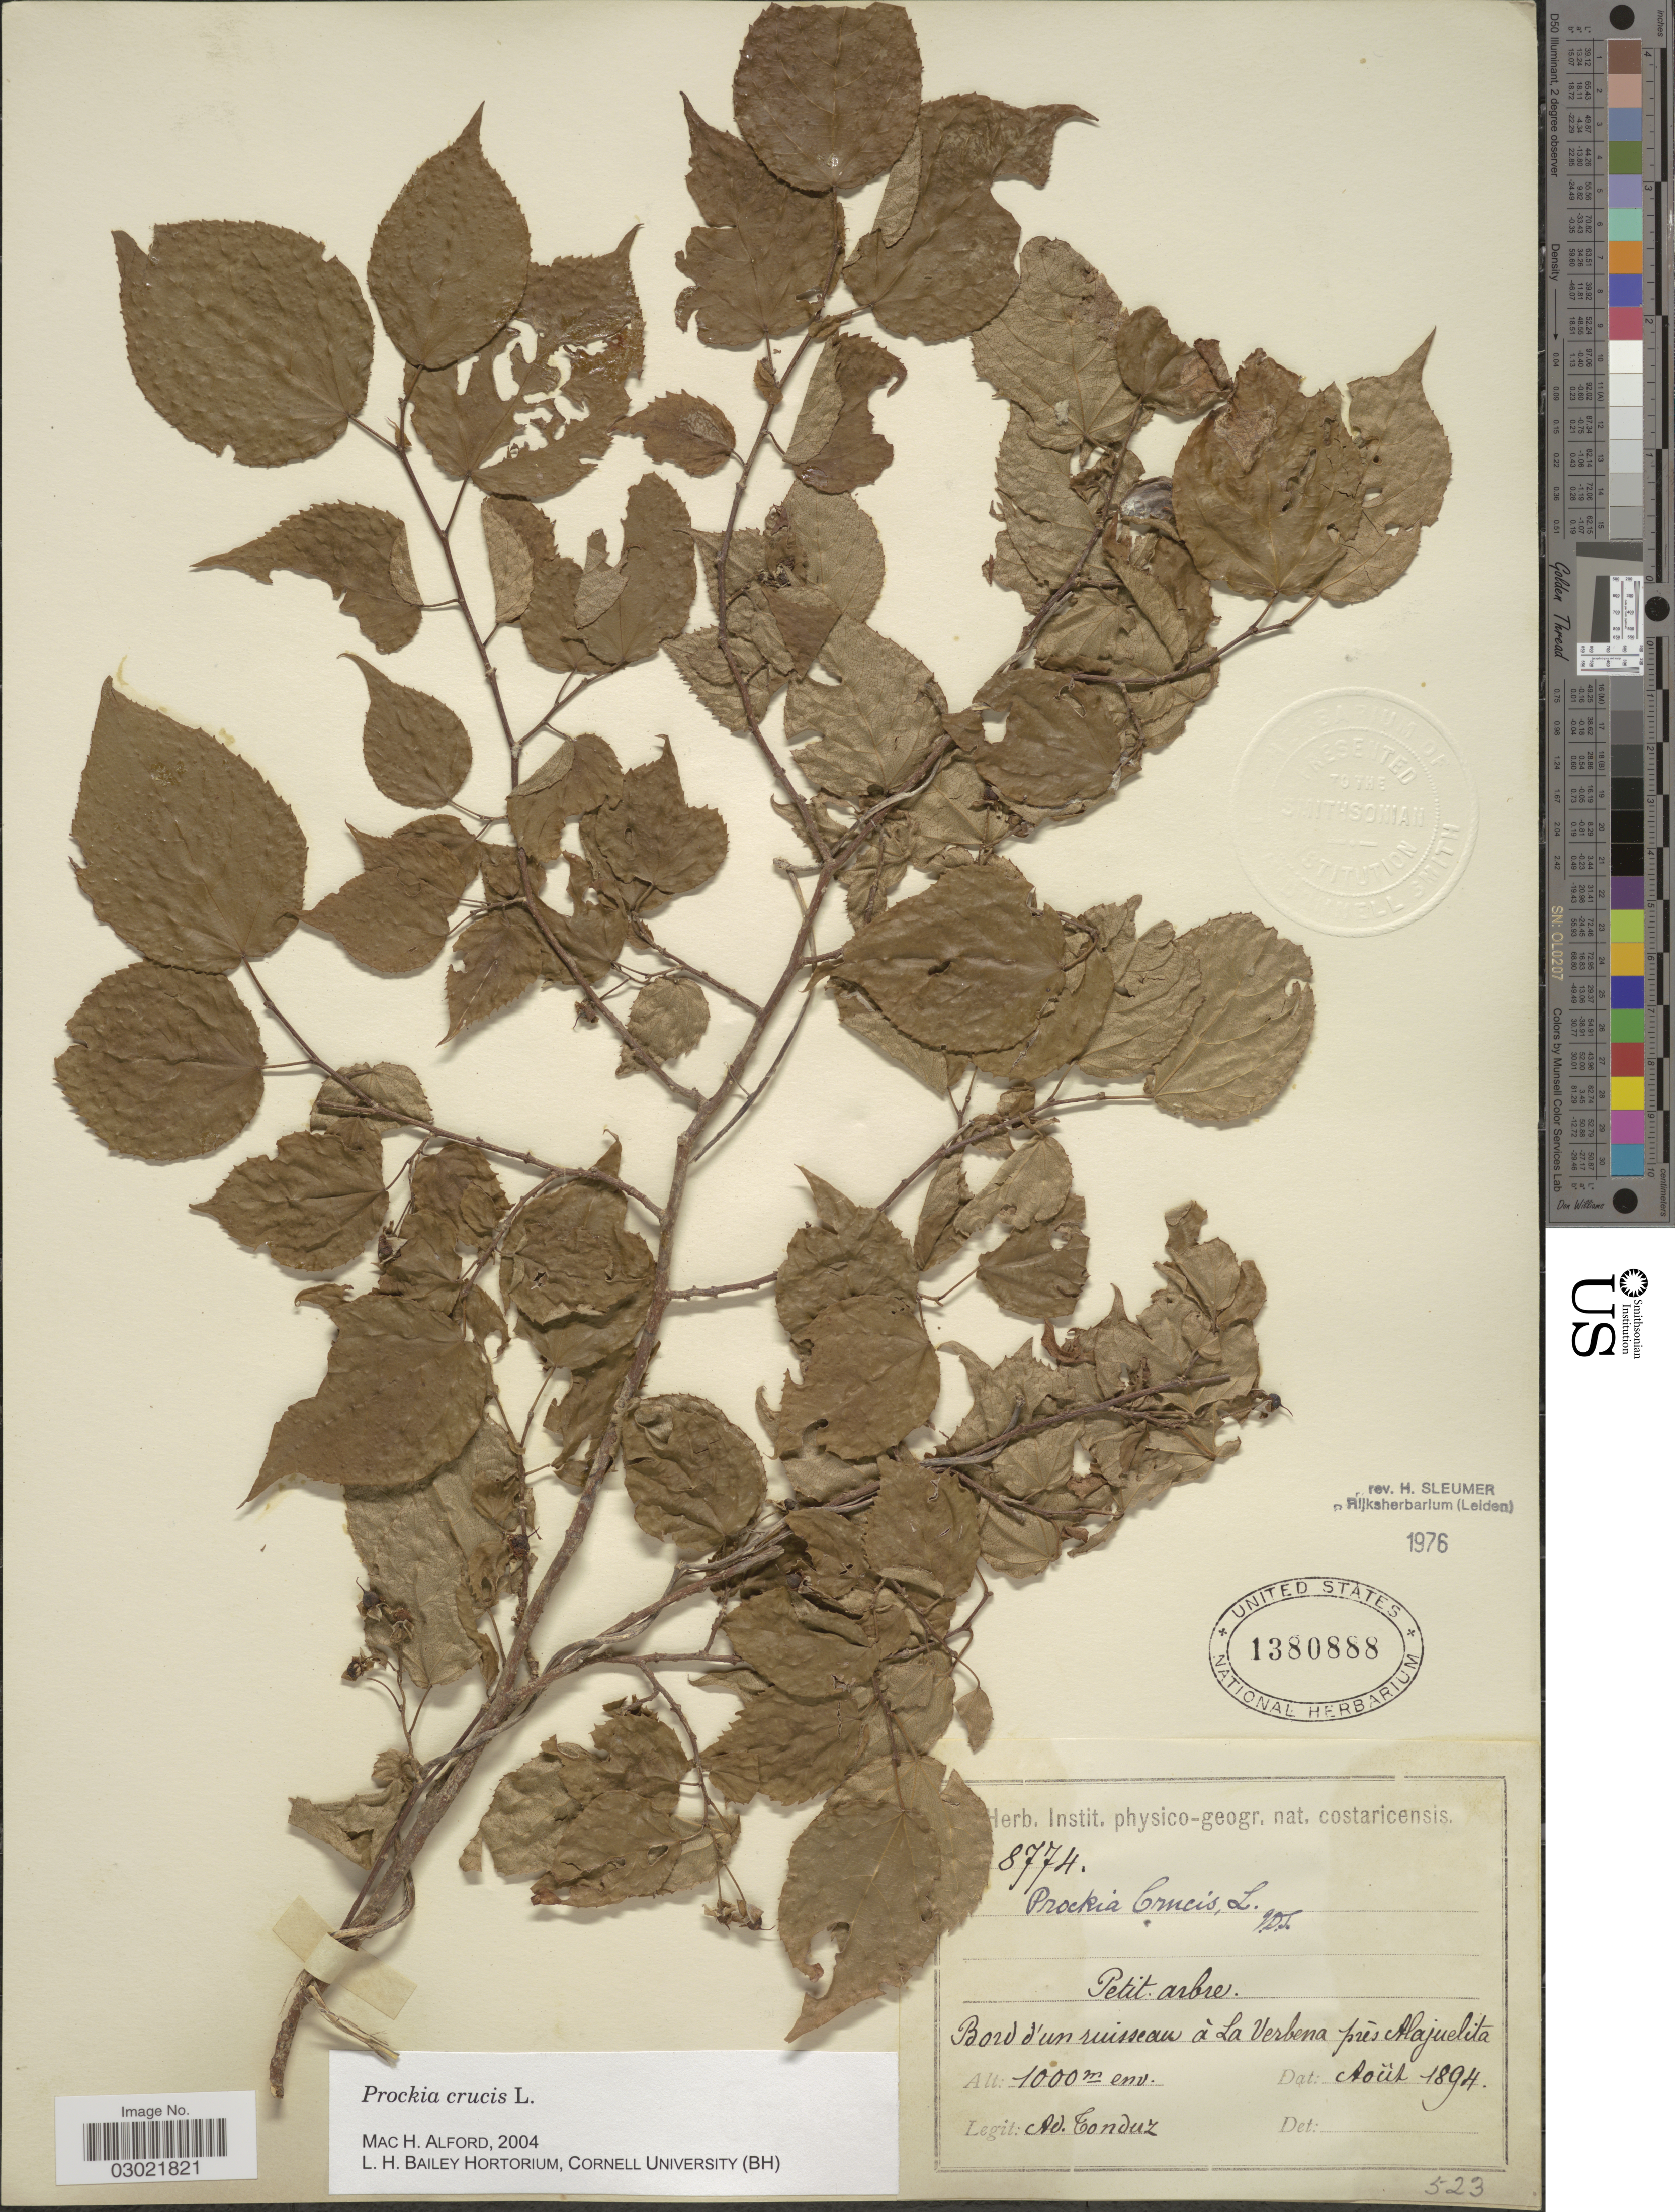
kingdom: Plantae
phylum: Tracheophyta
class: Magnoliopsida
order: Malpighiales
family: Salicaceae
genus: Prockia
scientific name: Prockia crucis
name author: P. Browne ex L.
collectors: A. Tonduz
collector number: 8774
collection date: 1894-08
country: Costa Rica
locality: Bord d'un ruisseau á La Verbena près Alajuelita.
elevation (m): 1000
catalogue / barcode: US 1380888